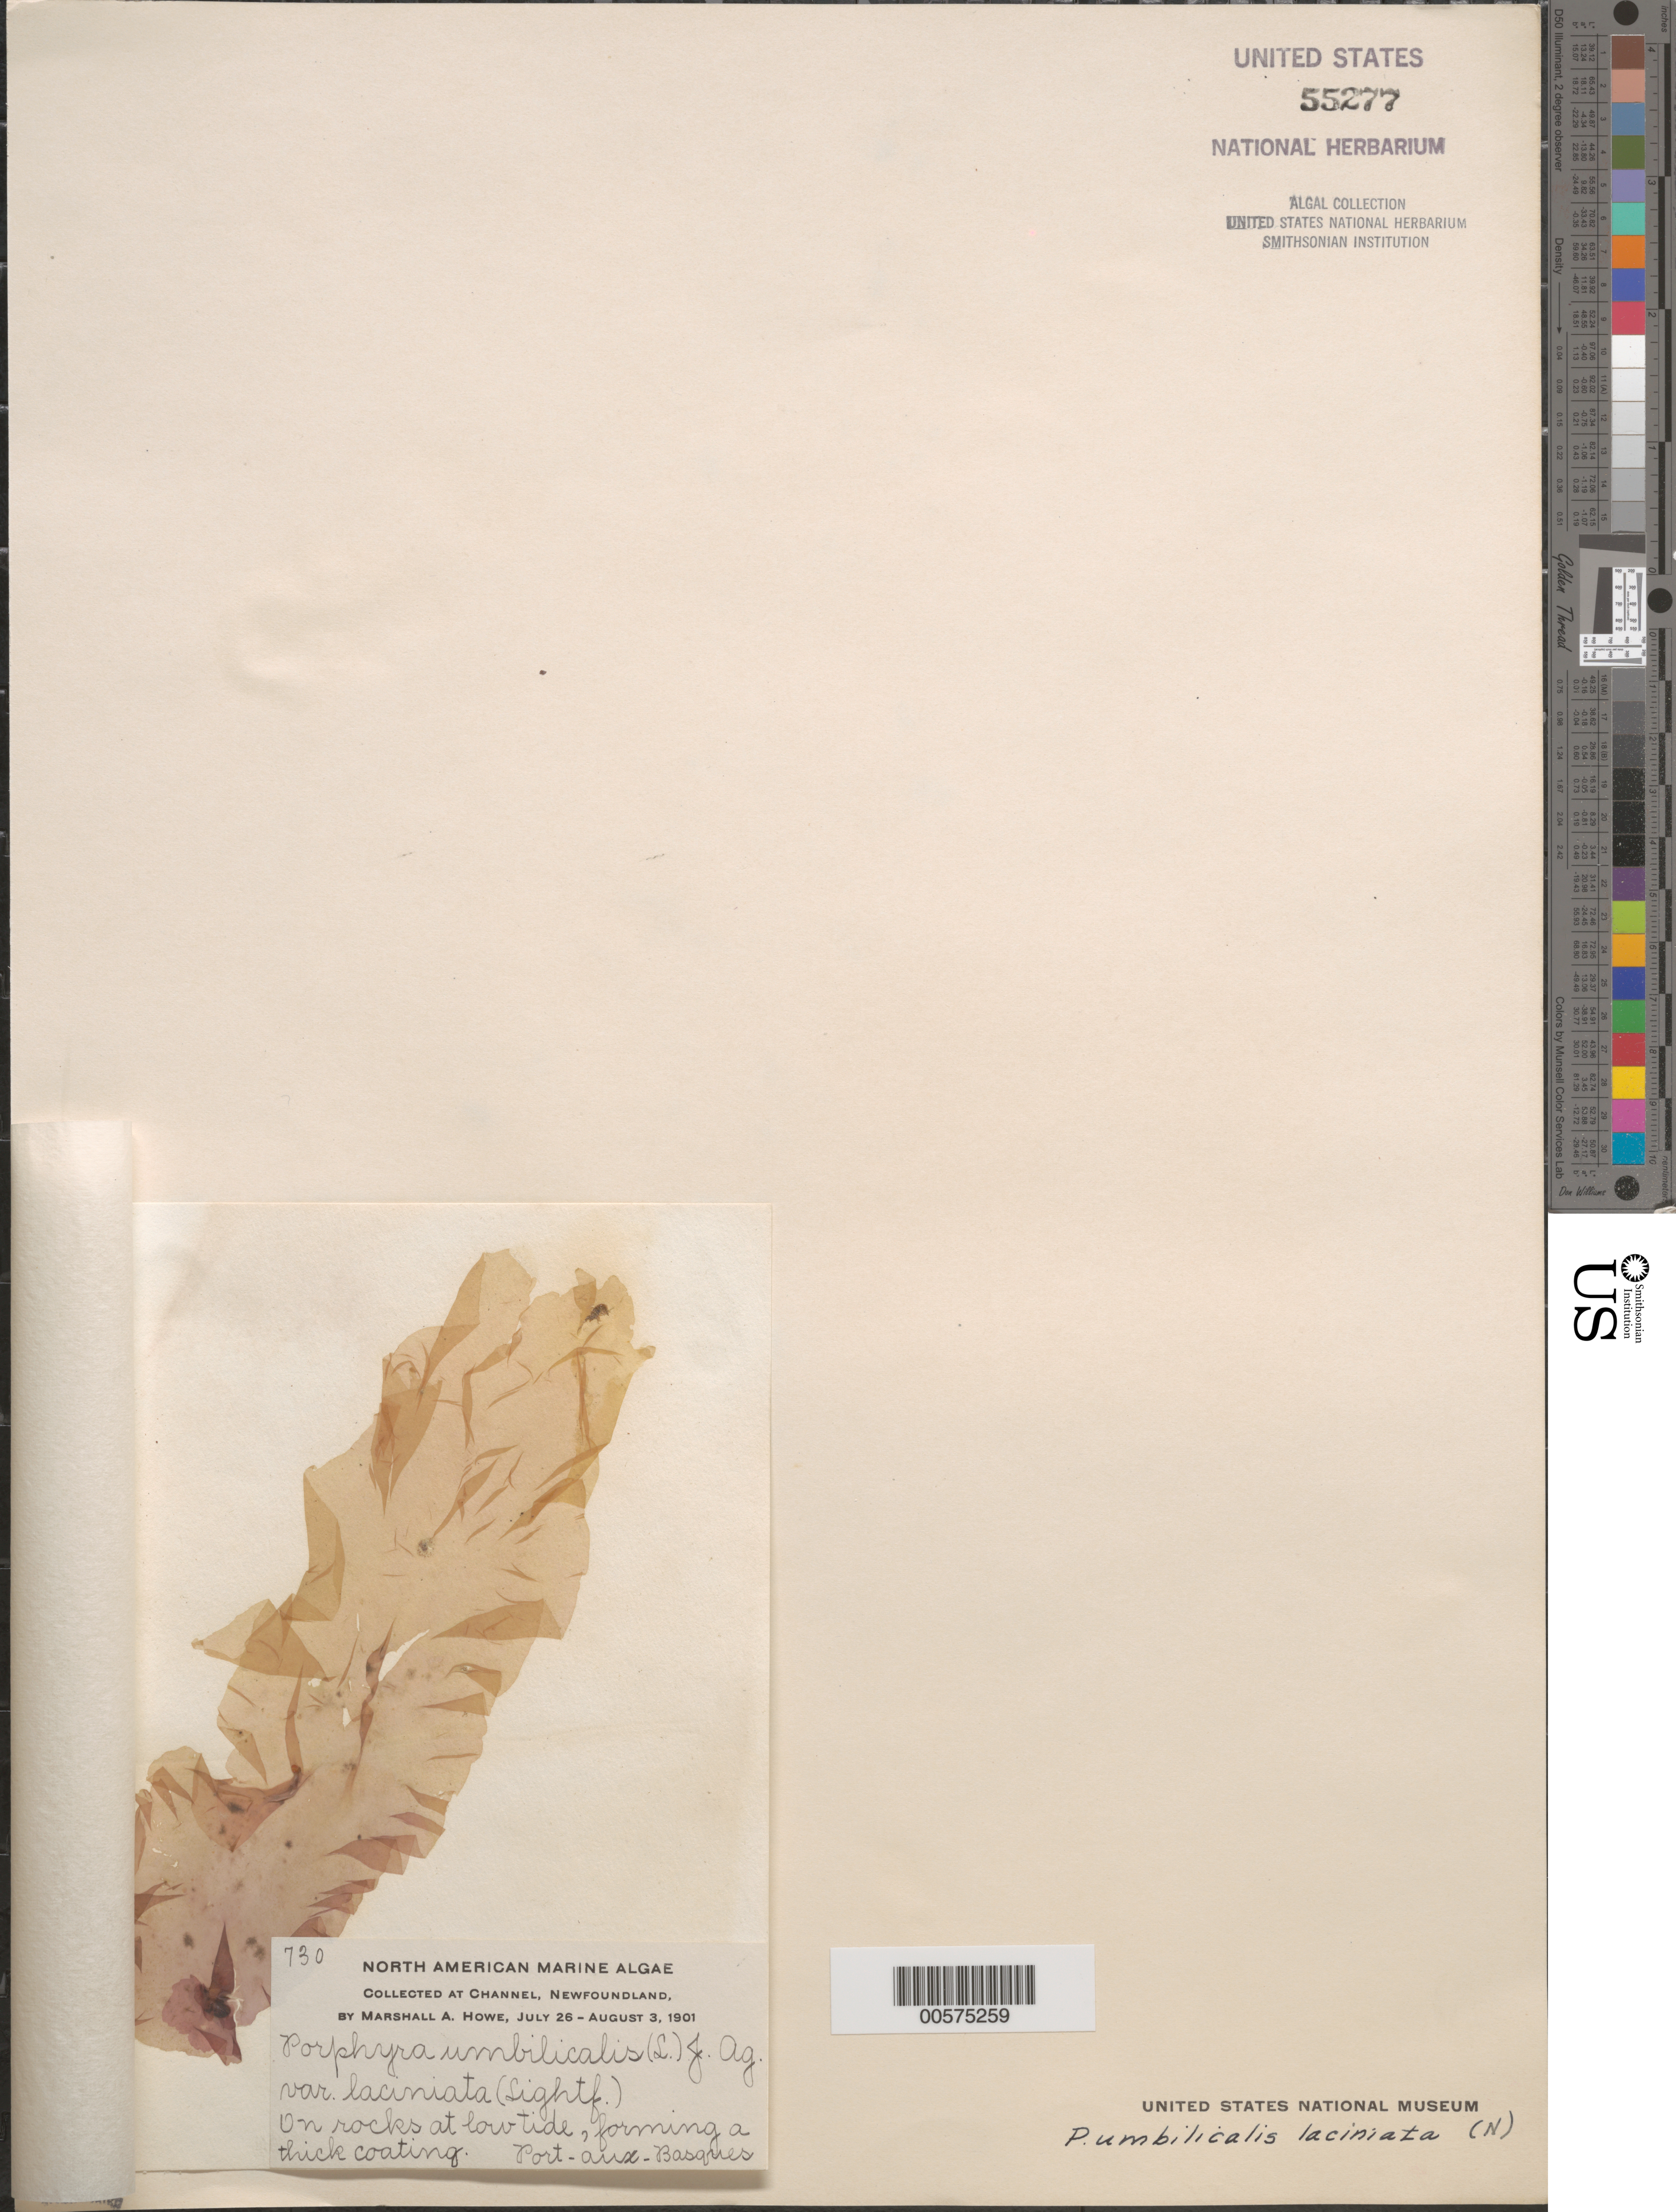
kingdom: Plantae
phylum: Rhodophyta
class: Bangiophyceae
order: Bangiales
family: Bangiaceae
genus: Porphyra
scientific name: Porphyra umbilicalis var. laciniata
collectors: M. A. Howe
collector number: MAH 730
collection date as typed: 26 Jul 1901 to 03 Aug 1901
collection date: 1901-07-26/1901-08-03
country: Canada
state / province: Newfoundland and Labrador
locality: Port-aux-Basques, channel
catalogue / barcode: US 55277